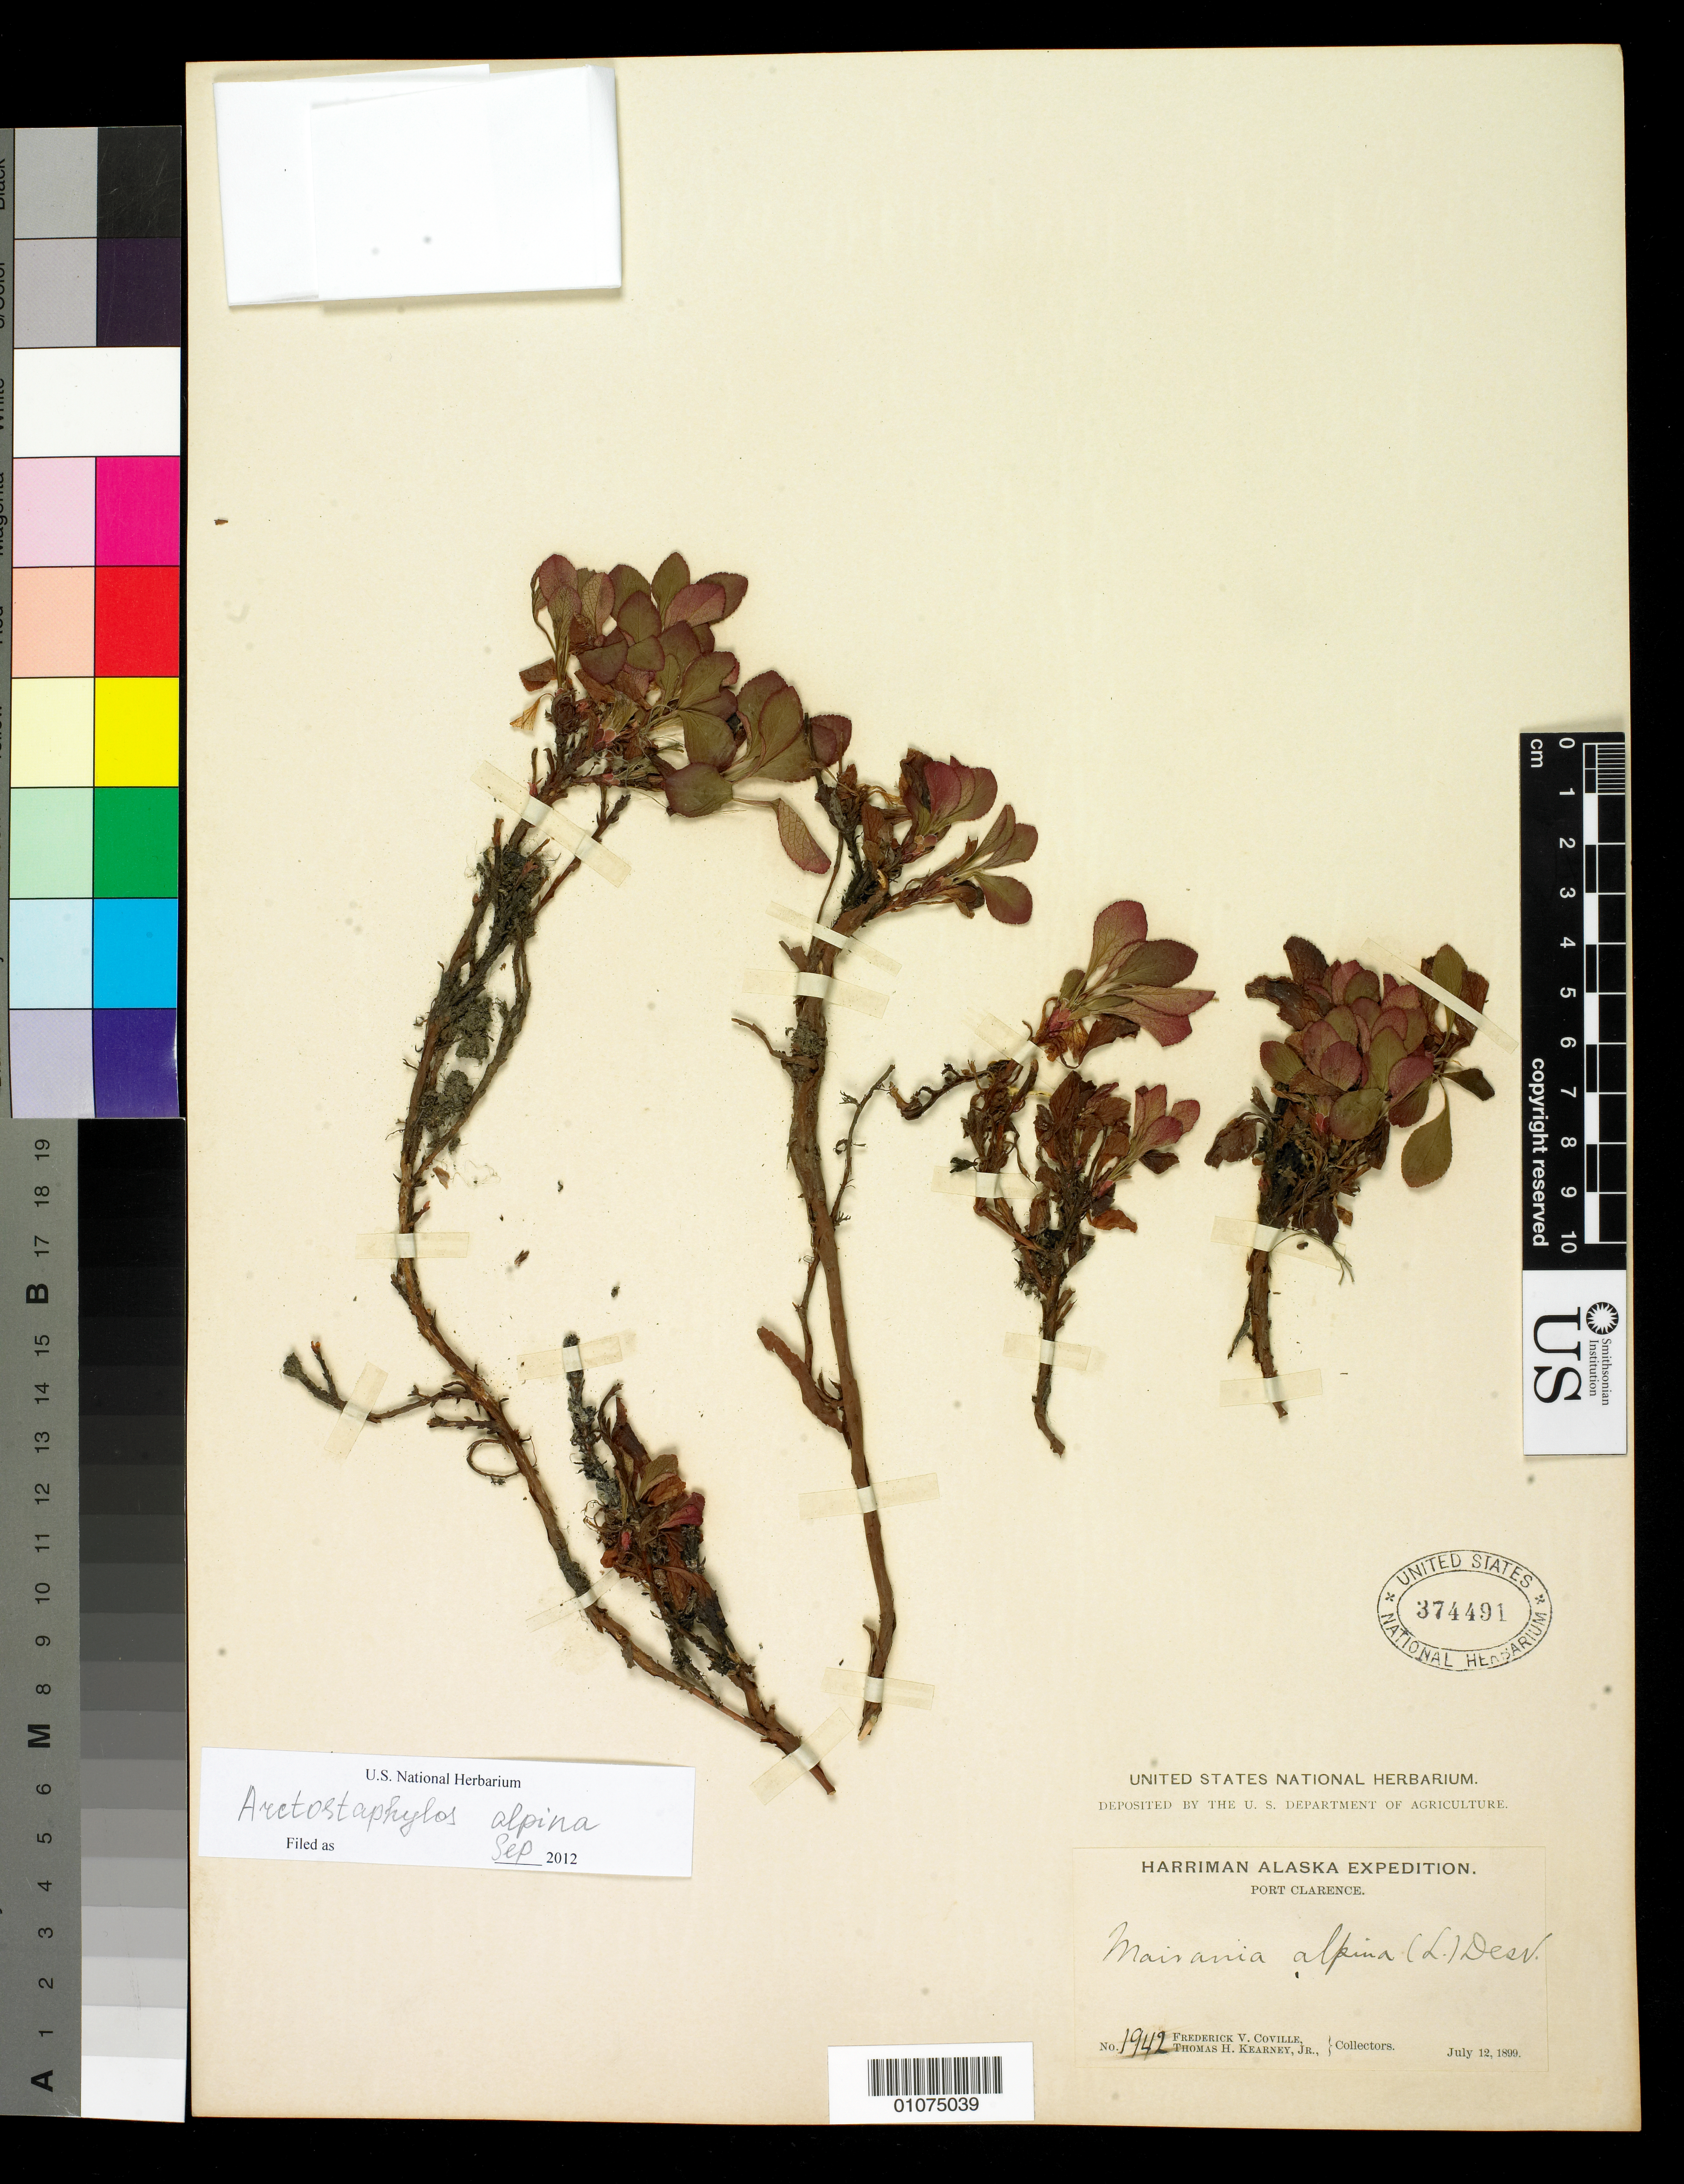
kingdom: Plantae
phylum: Tracheophyta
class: Magnoliopsida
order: Ericales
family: Ericaceae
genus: Arctostaphylos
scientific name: Arctostaphylos alpina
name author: (L.) Spreng.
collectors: F. V. Coville & T. H. Kearney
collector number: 1942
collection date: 1899-07-12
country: United States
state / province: Alaska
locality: Port Clarence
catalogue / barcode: US 474491